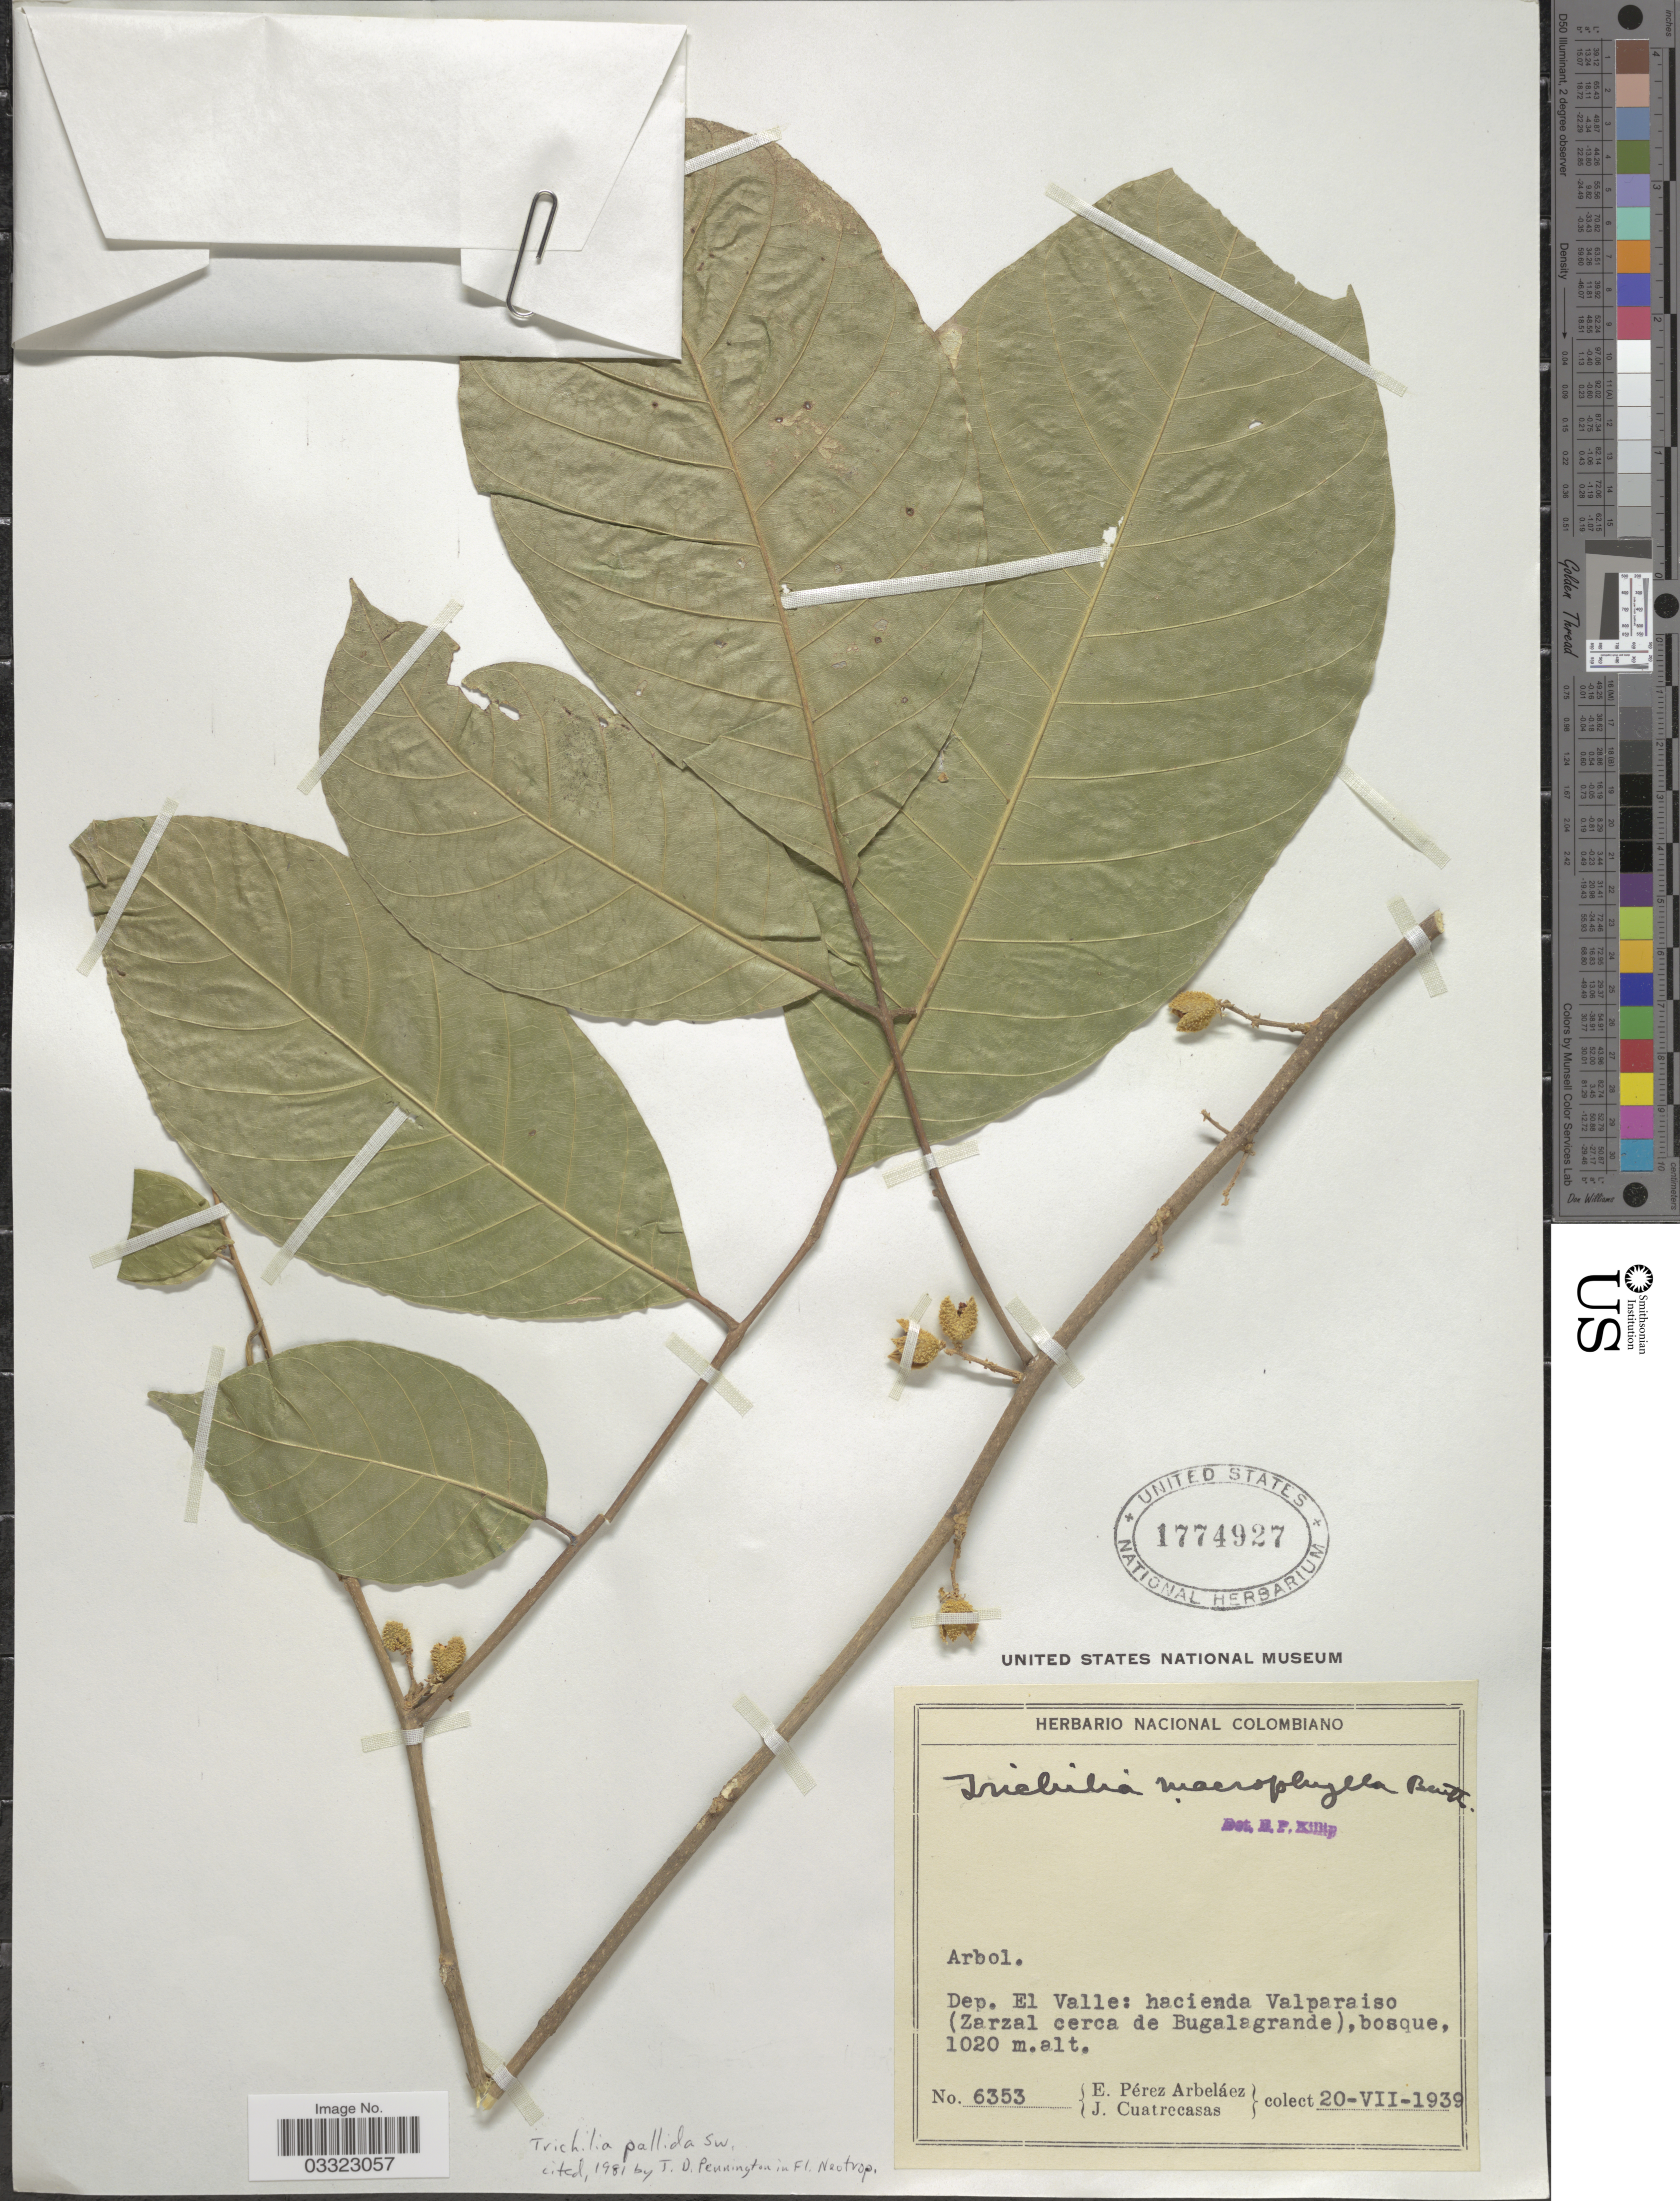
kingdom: Plantae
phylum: Tracheophyta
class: Magnoliopsida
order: Sapindales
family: Meliaceae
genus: Trichilia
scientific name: Trichilia pallida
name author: Sw.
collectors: E. Pérez Arbeláez & J. Cuatrecasas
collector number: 6353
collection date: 1939-07-20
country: Colombia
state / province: Valle del Cauca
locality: Dep. El Valle: hacienda Valparaiso (Zarzal cerca de Bugalagrande).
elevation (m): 1020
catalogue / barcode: US 1774927